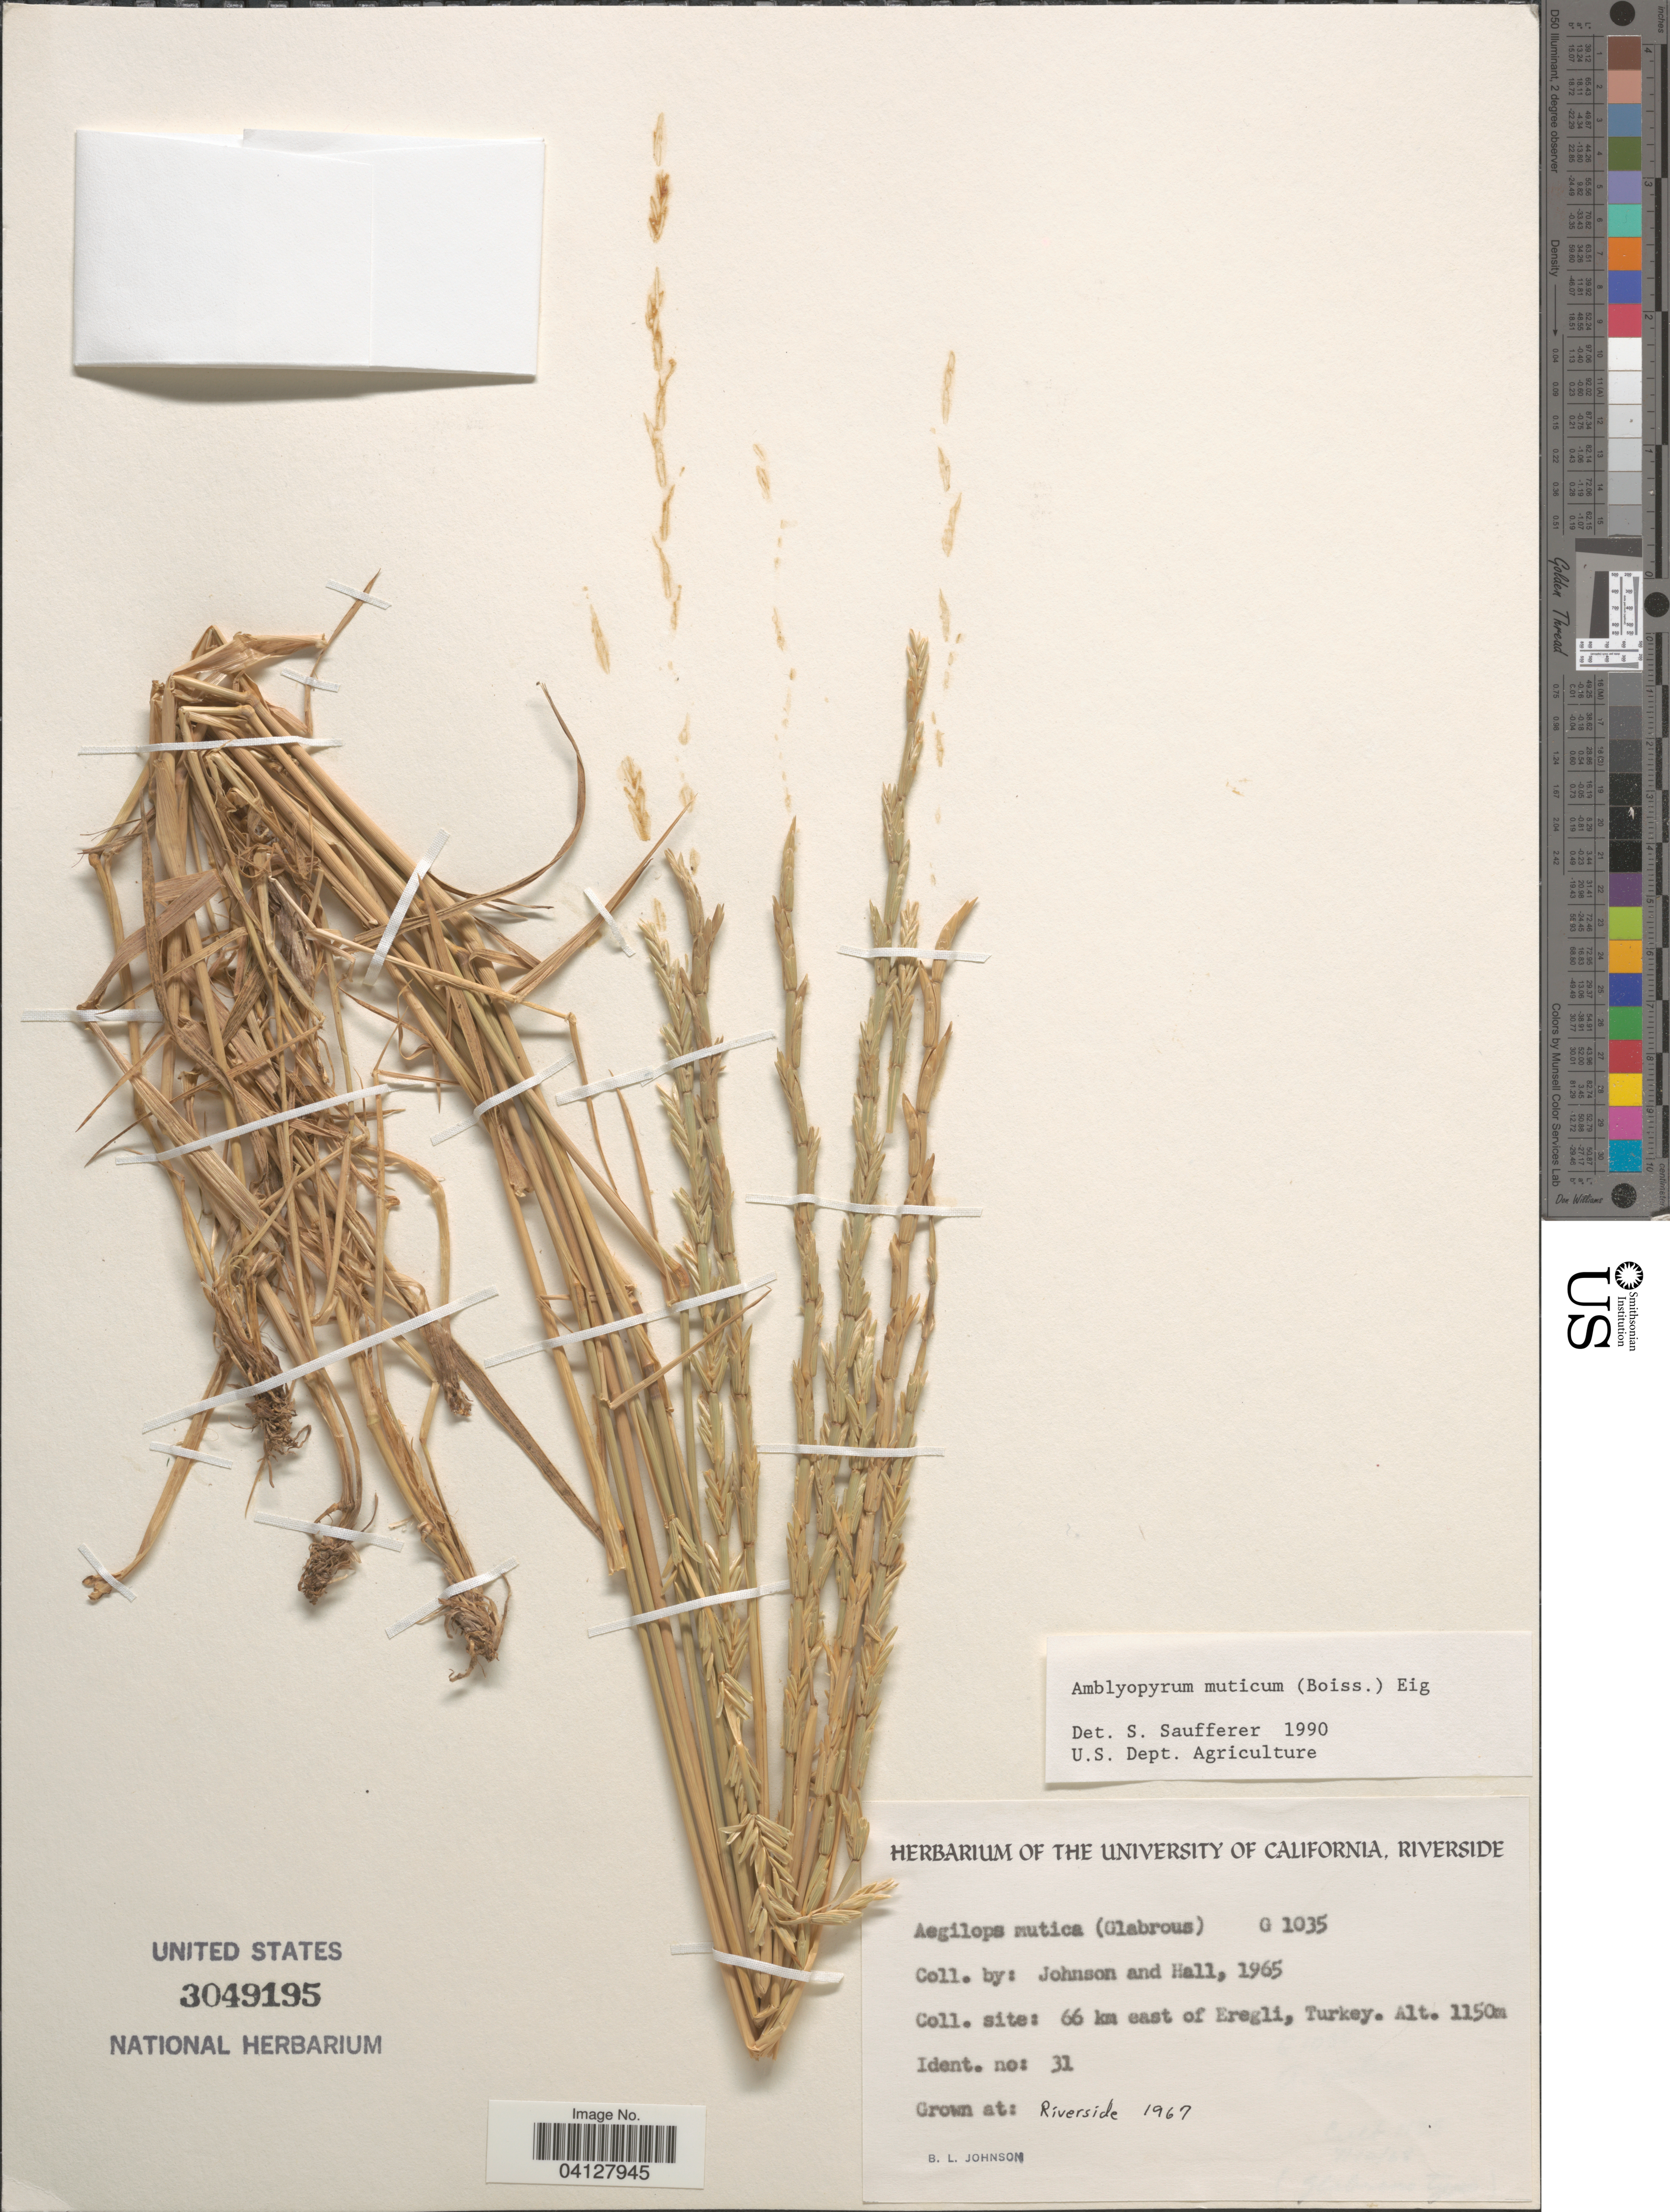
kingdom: Plantae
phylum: Tracheophyta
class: Liliopsida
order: Poales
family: Poaceae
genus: Amblyopyrum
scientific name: Amblyopyrum muticum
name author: (Boiss.) Eig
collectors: ex herb. Univ. of California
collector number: G1035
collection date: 1967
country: United States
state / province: California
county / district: Riverside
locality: Riverside.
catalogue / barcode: US 3049195